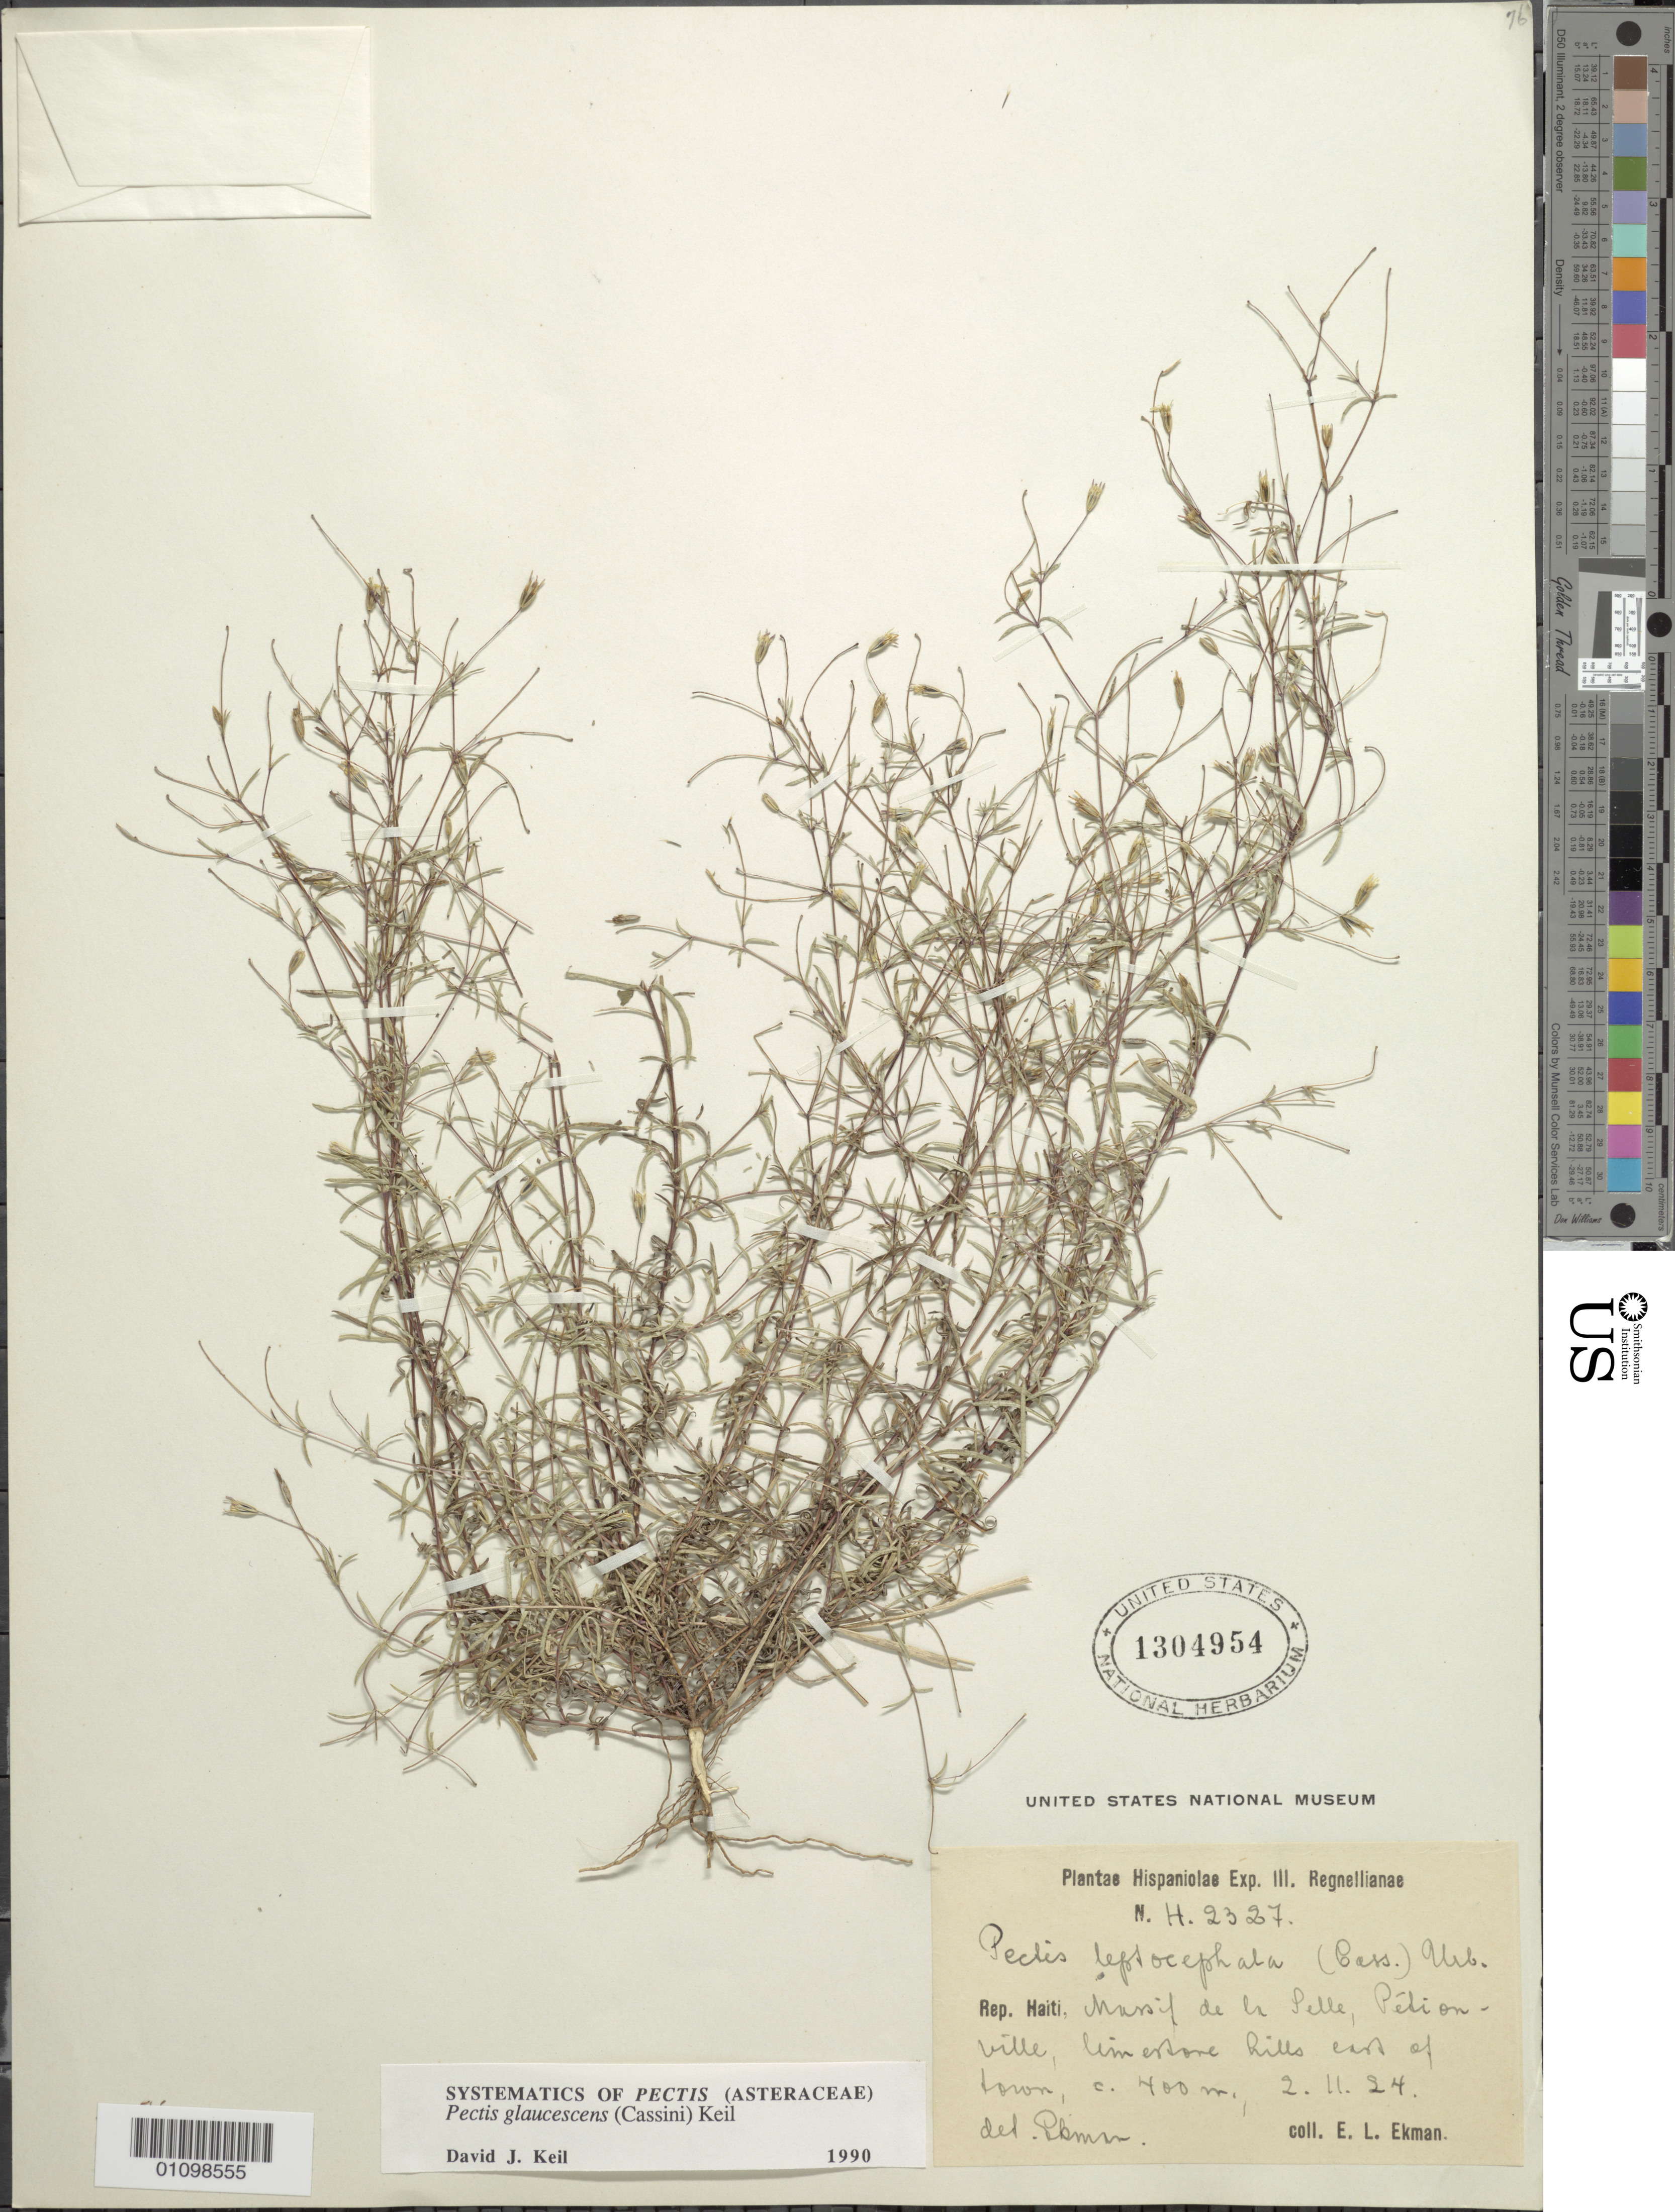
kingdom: Plantae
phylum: Tracheophyta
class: Magnoliopsida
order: Asterales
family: Asteraceae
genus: Pectis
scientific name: Pectis glaucescens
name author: (Cass.) D.J. Keil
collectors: E. L. Ekman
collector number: H 2327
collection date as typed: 02 Nov 1924 or 11 Feb 1924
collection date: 1924-02-11 or 1924-11-02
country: Haiti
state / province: Grand'Anse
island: Hispaniola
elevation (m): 400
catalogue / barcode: US 1304954